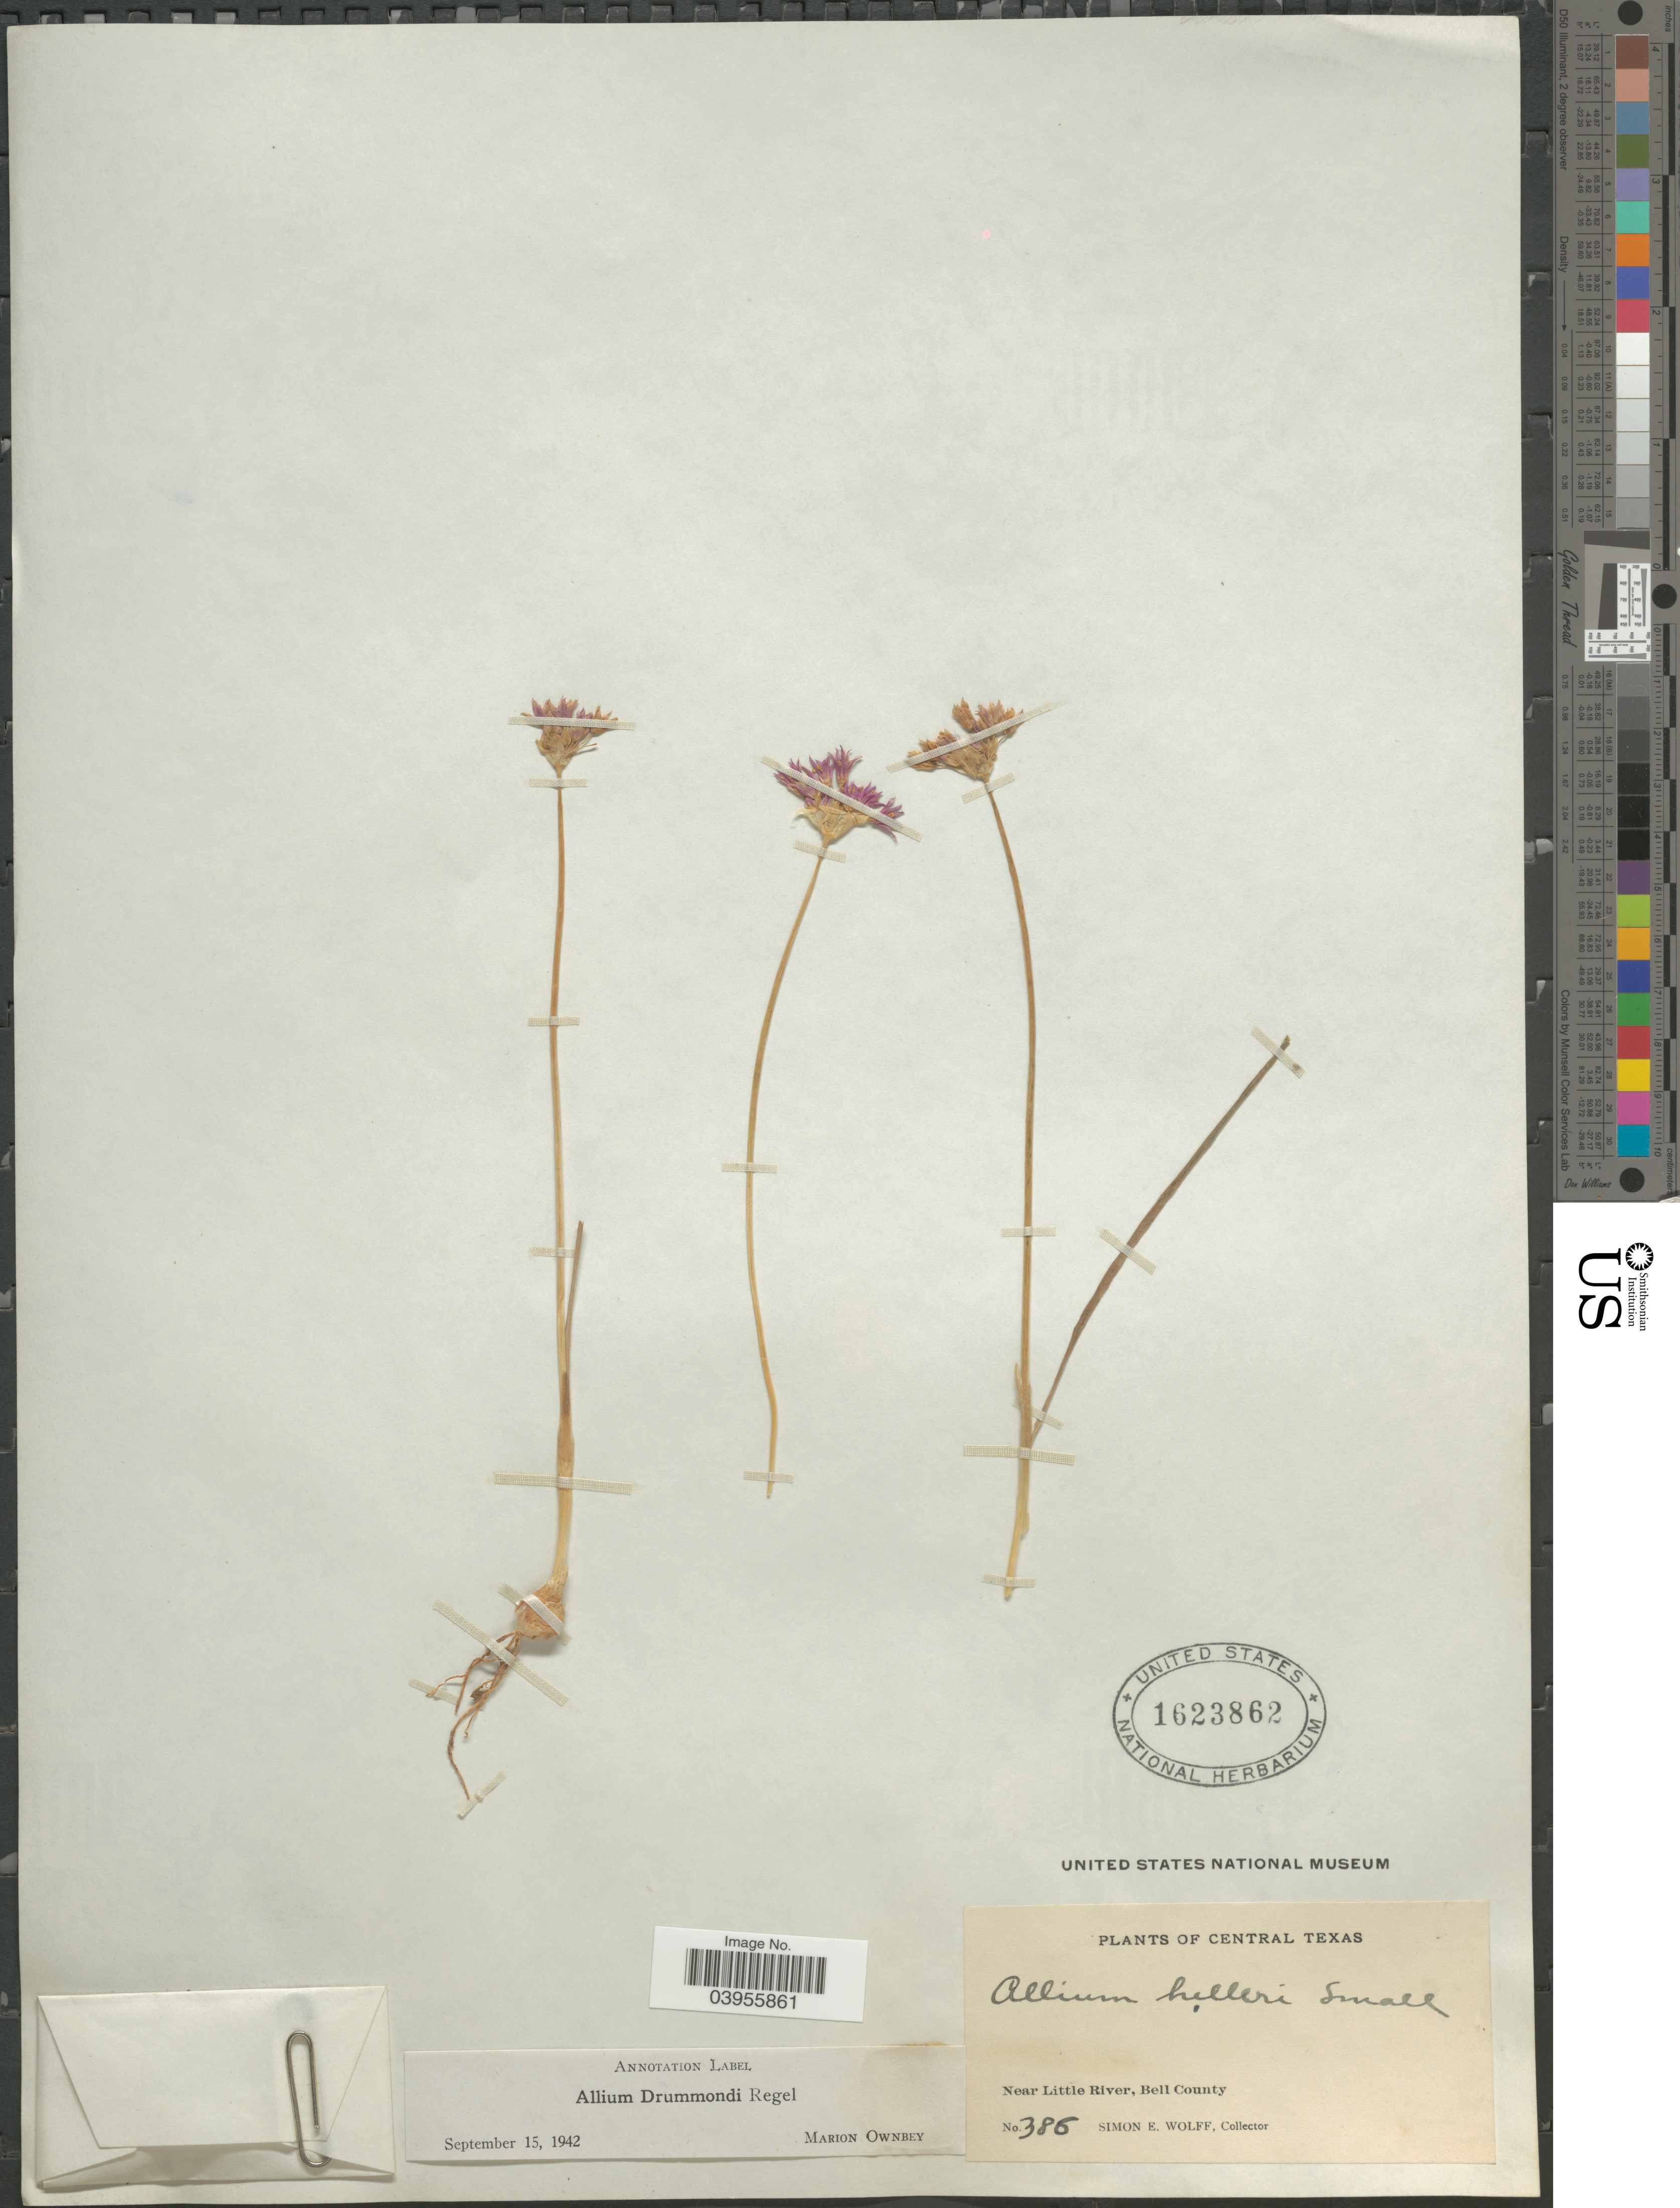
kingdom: Plantae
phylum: Tracheophyta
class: Liliopsida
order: Asparagales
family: Amaryllidaceae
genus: Allium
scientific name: Allium drummondii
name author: Regel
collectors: S. E. Wolff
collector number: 386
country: United States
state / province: Texas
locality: Central Texas. Near Little River, Bell County.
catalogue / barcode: US 1623862